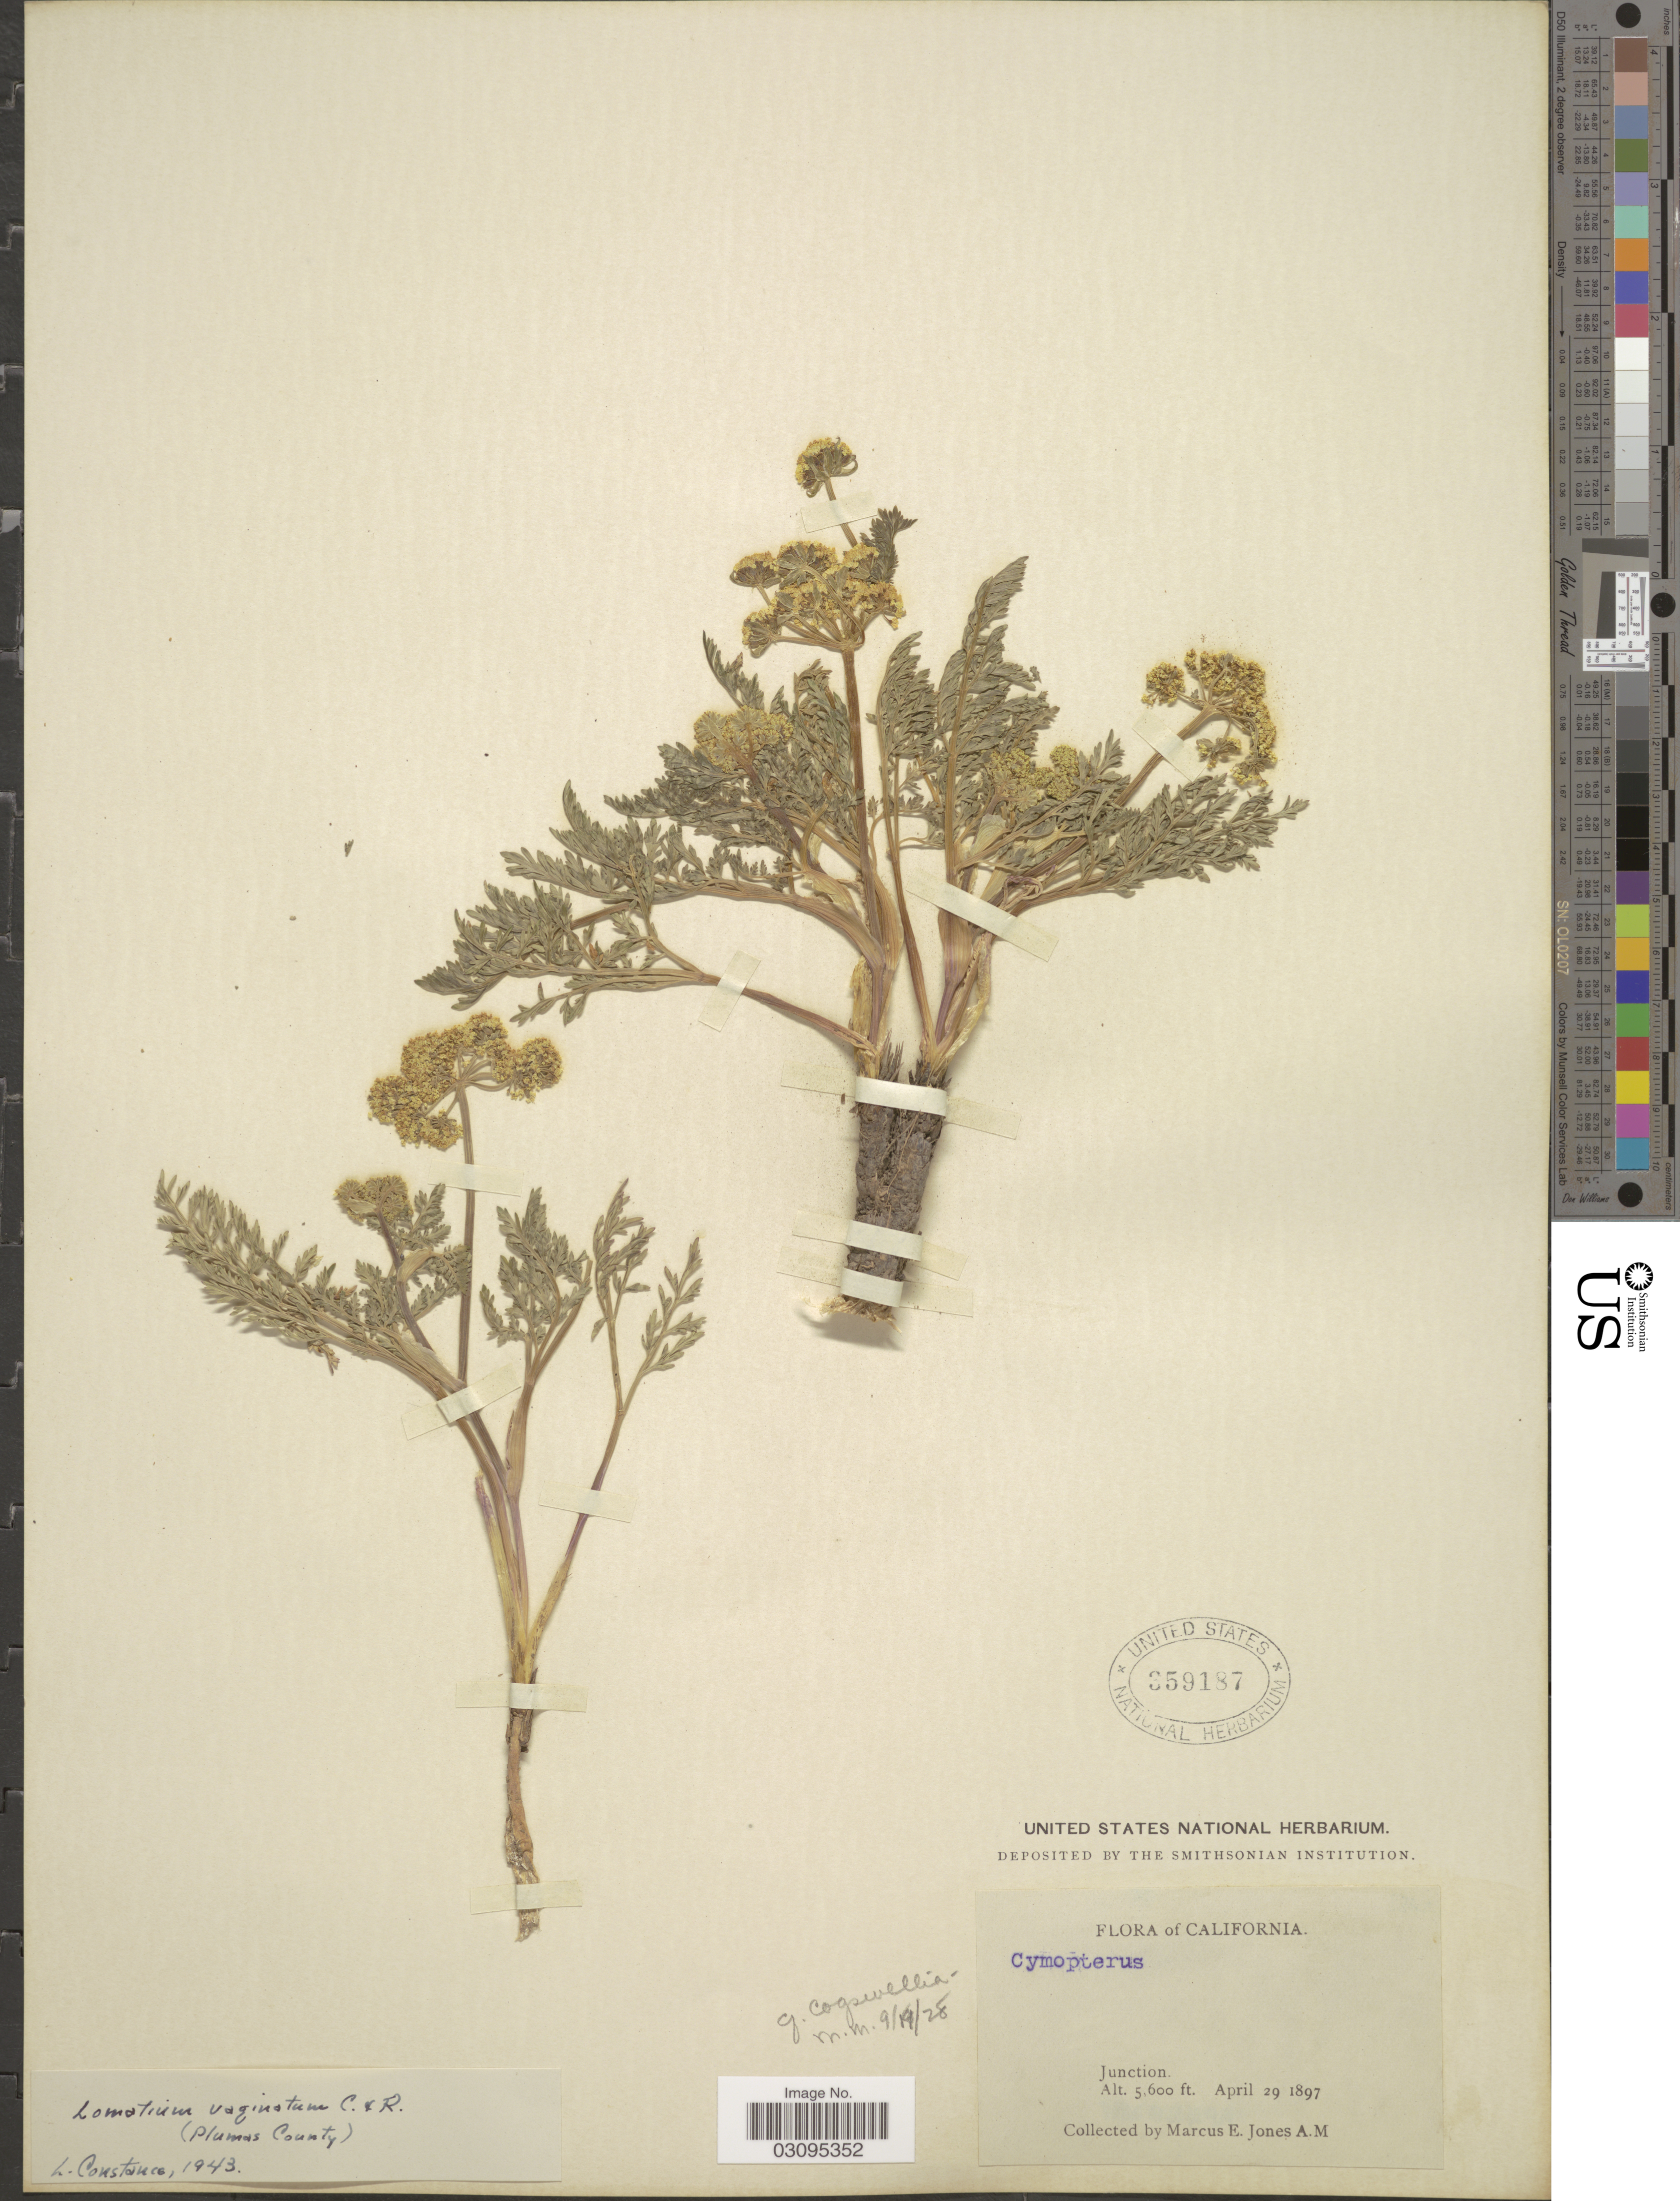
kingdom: Plantae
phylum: Tracheophyta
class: Magnoliopsida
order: Apiales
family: Apiaceae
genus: Lomatium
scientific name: Lomatium vaginatum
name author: J.M. Coult. & Rose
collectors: M. E. Jones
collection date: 1897-04-29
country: United States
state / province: California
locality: Junction.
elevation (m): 1707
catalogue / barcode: US 359187